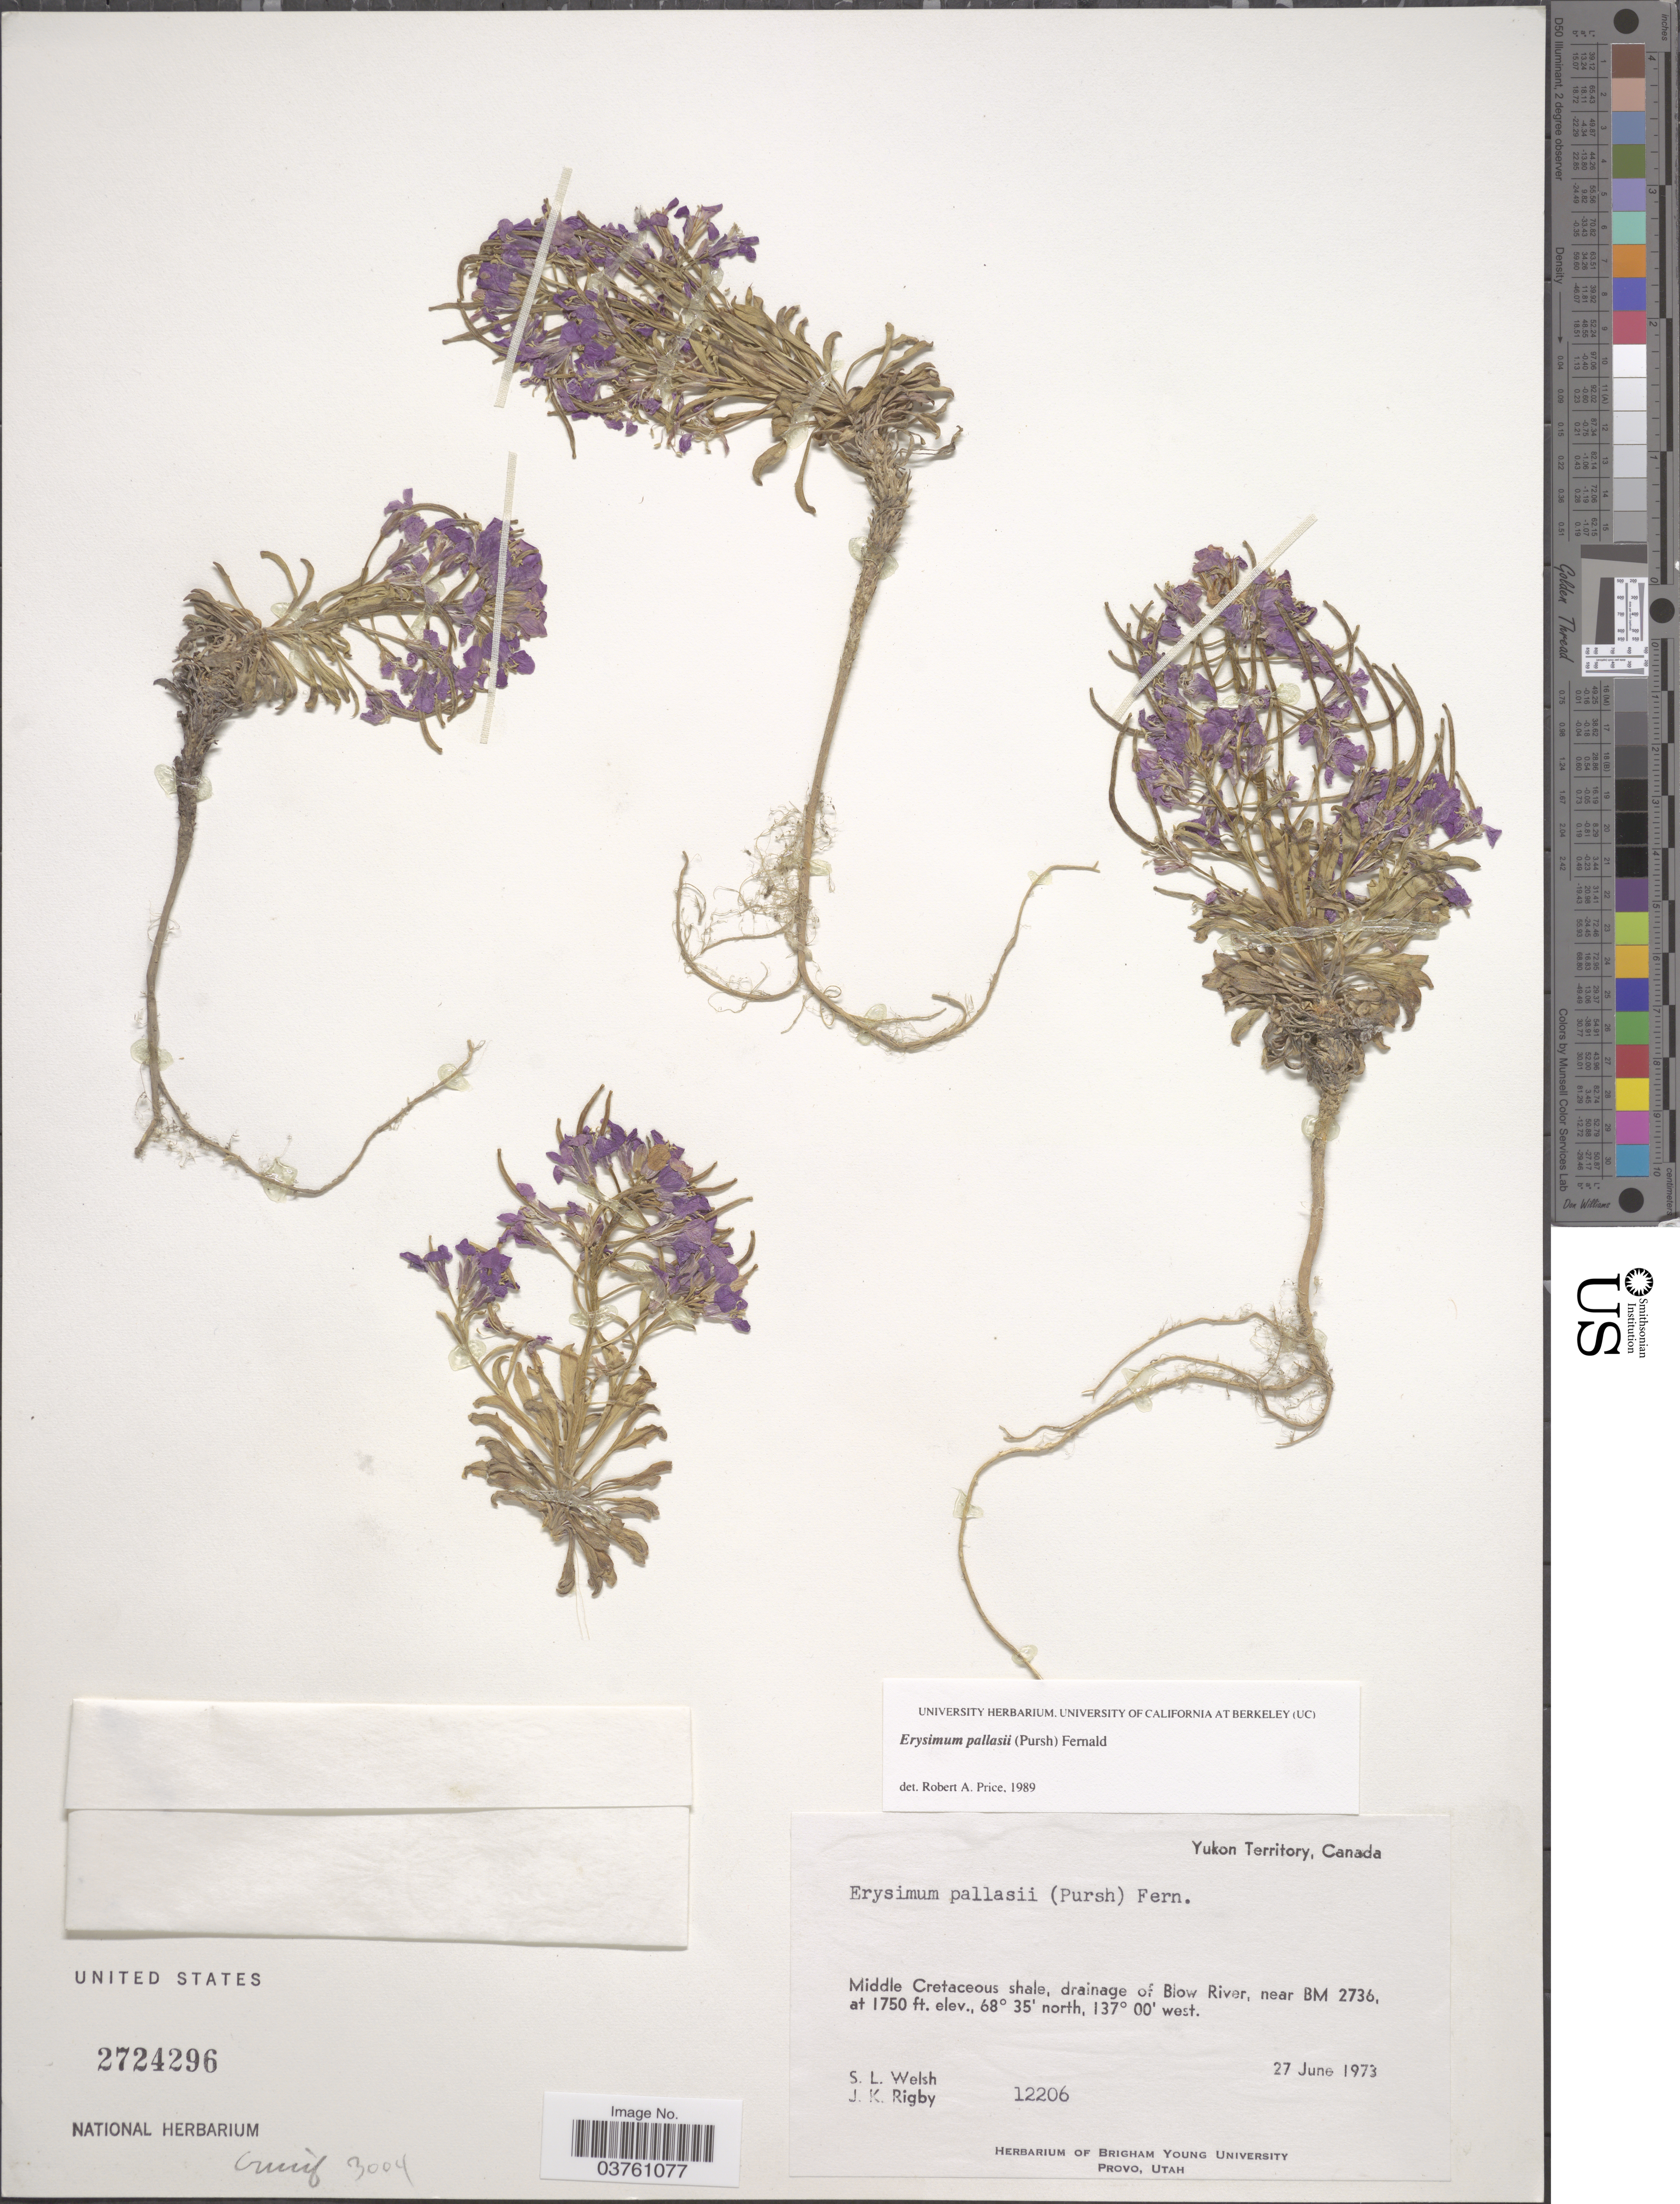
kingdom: Plantae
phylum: Tracheophyta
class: Magnoliopsida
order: Brassicales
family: Brassicaceae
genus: Erysimum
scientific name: Erysimum pallasii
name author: (Pursh) Fernald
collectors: S. Welsh & J. Rigby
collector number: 12206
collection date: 1973-06-27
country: Canada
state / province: Yukon Territory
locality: Middle Cretaceous shale, drainage of Blow River, near BM 2736.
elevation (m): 533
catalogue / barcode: US 2724296